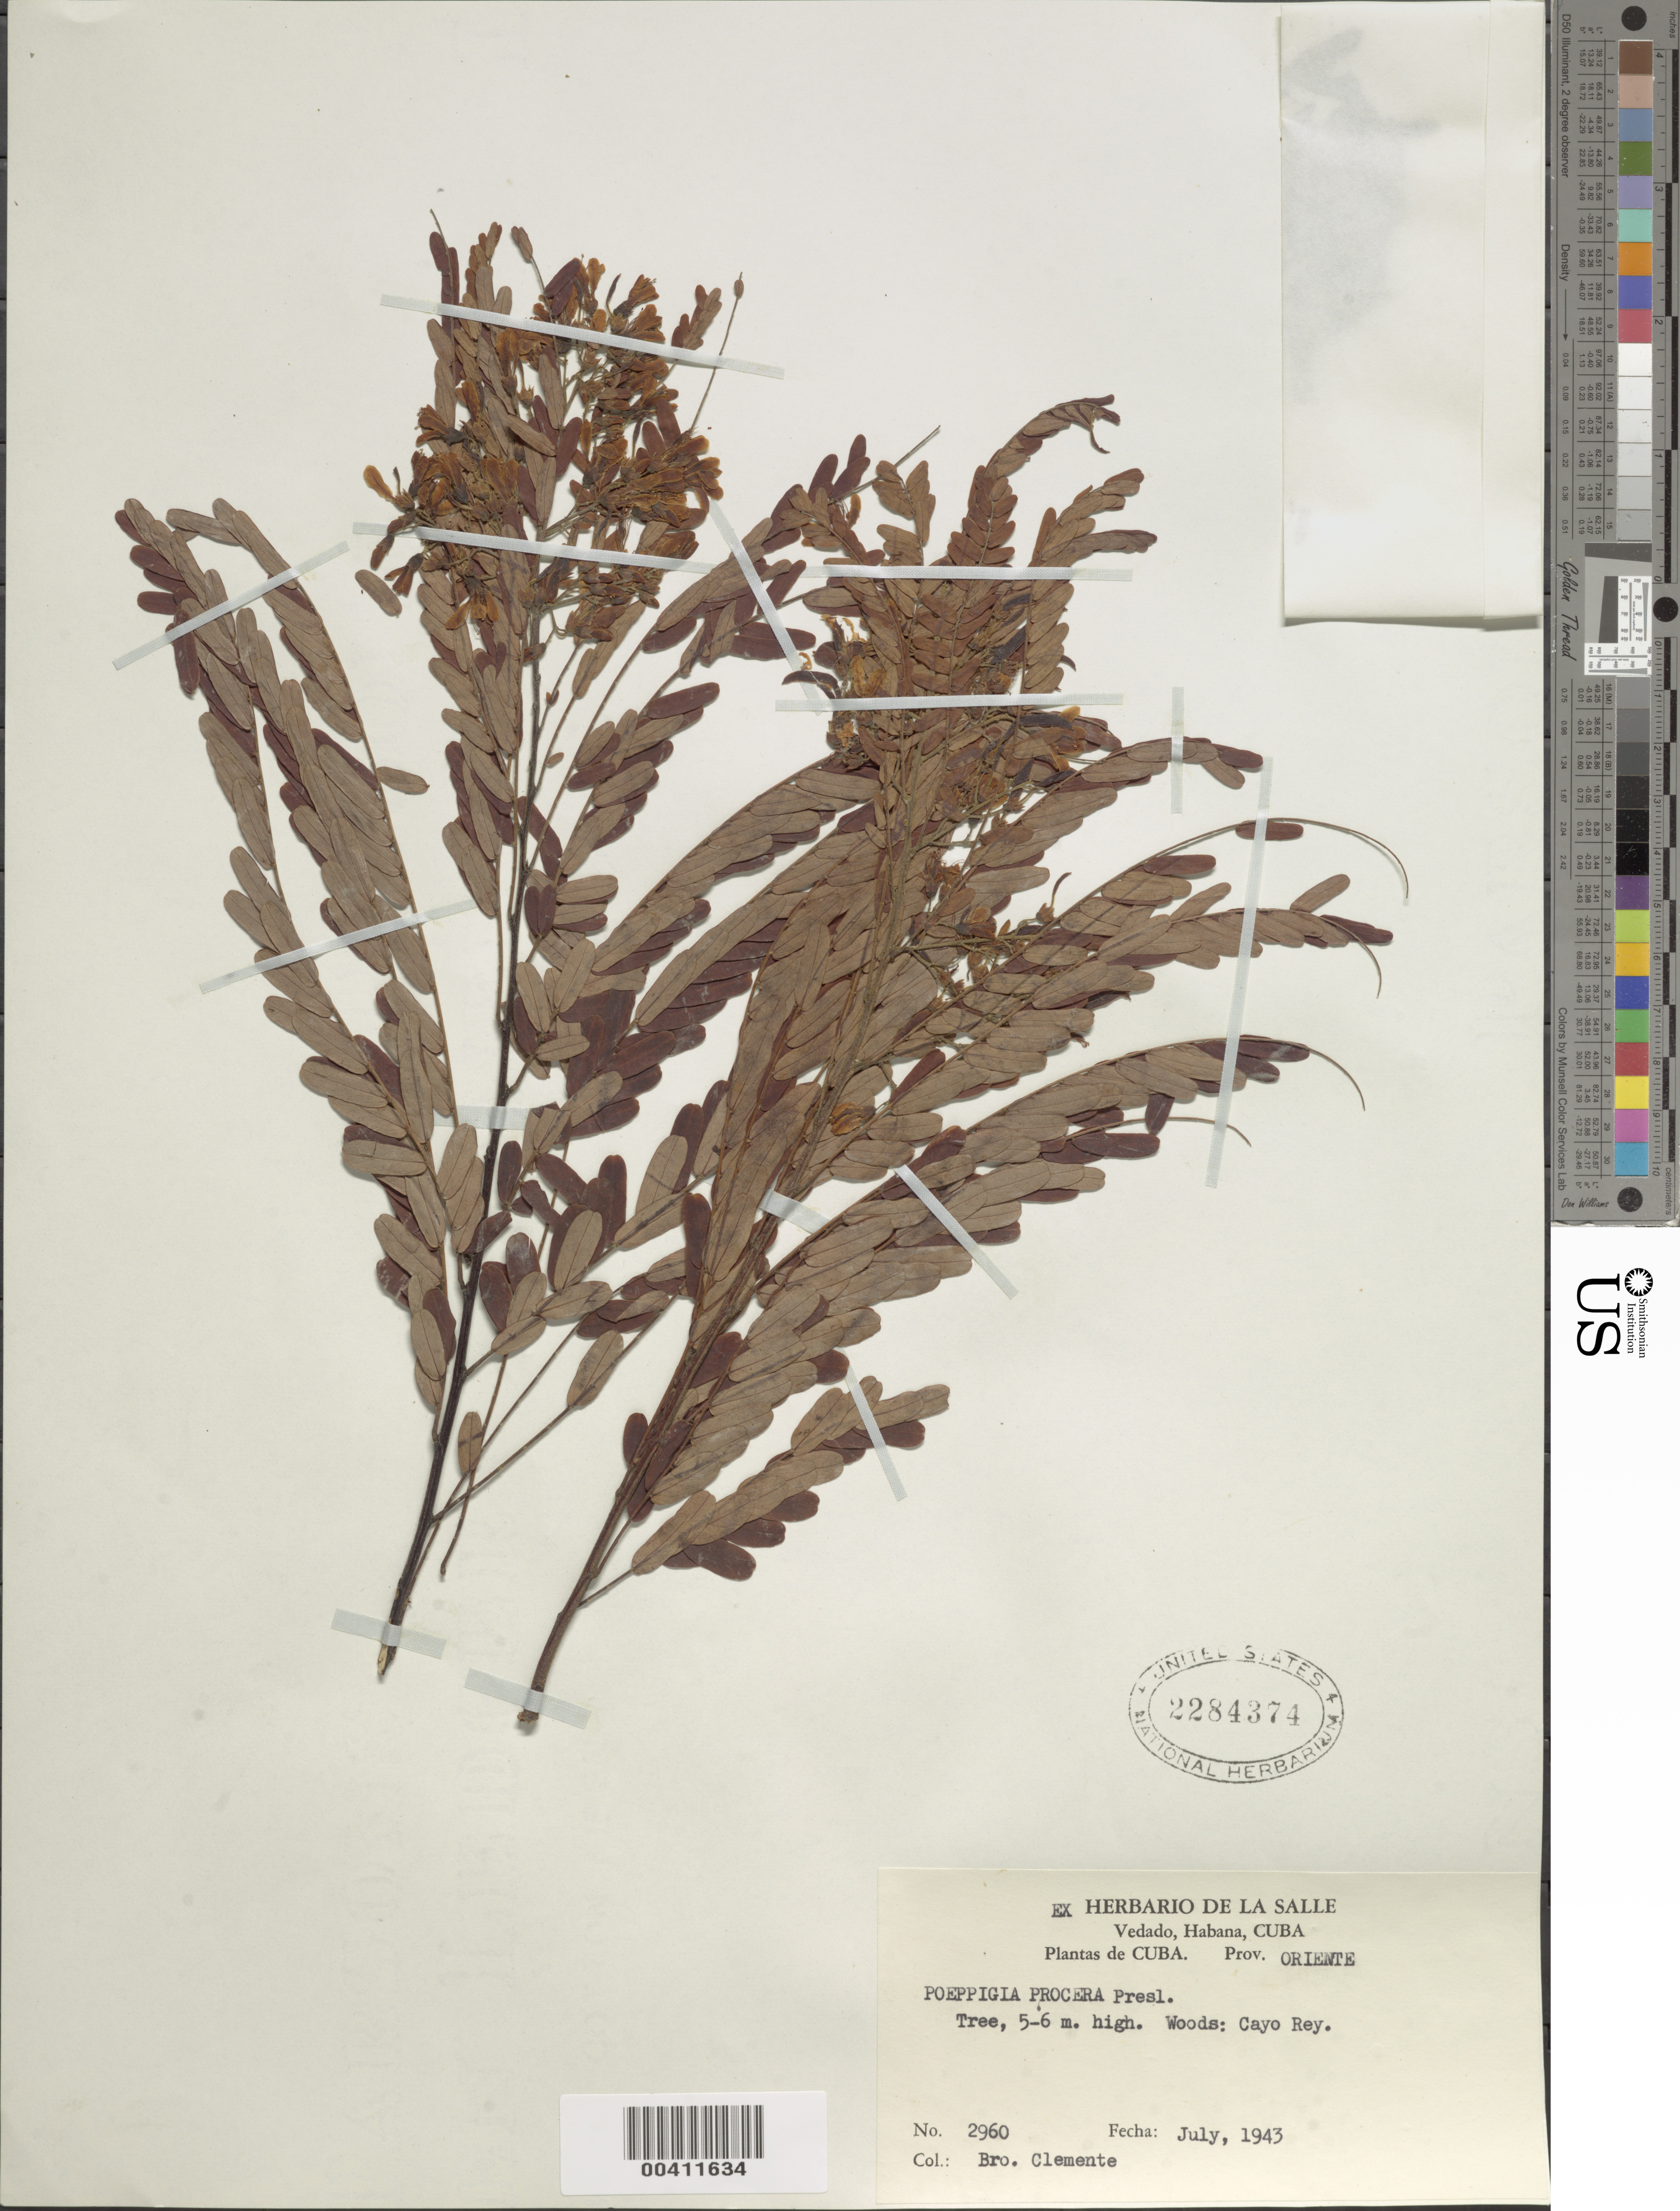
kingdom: Plantae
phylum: Tracheophyta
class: Magnoliopsida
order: Fabales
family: Fabaceae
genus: Poeppigia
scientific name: Poeppigia procera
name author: C. Presl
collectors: Bro. Clemente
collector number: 2960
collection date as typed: Jul 1943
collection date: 1943-07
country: Cuba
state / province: Oriente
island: Greater Antilles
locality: Cayo rey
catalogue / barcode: US 2284374